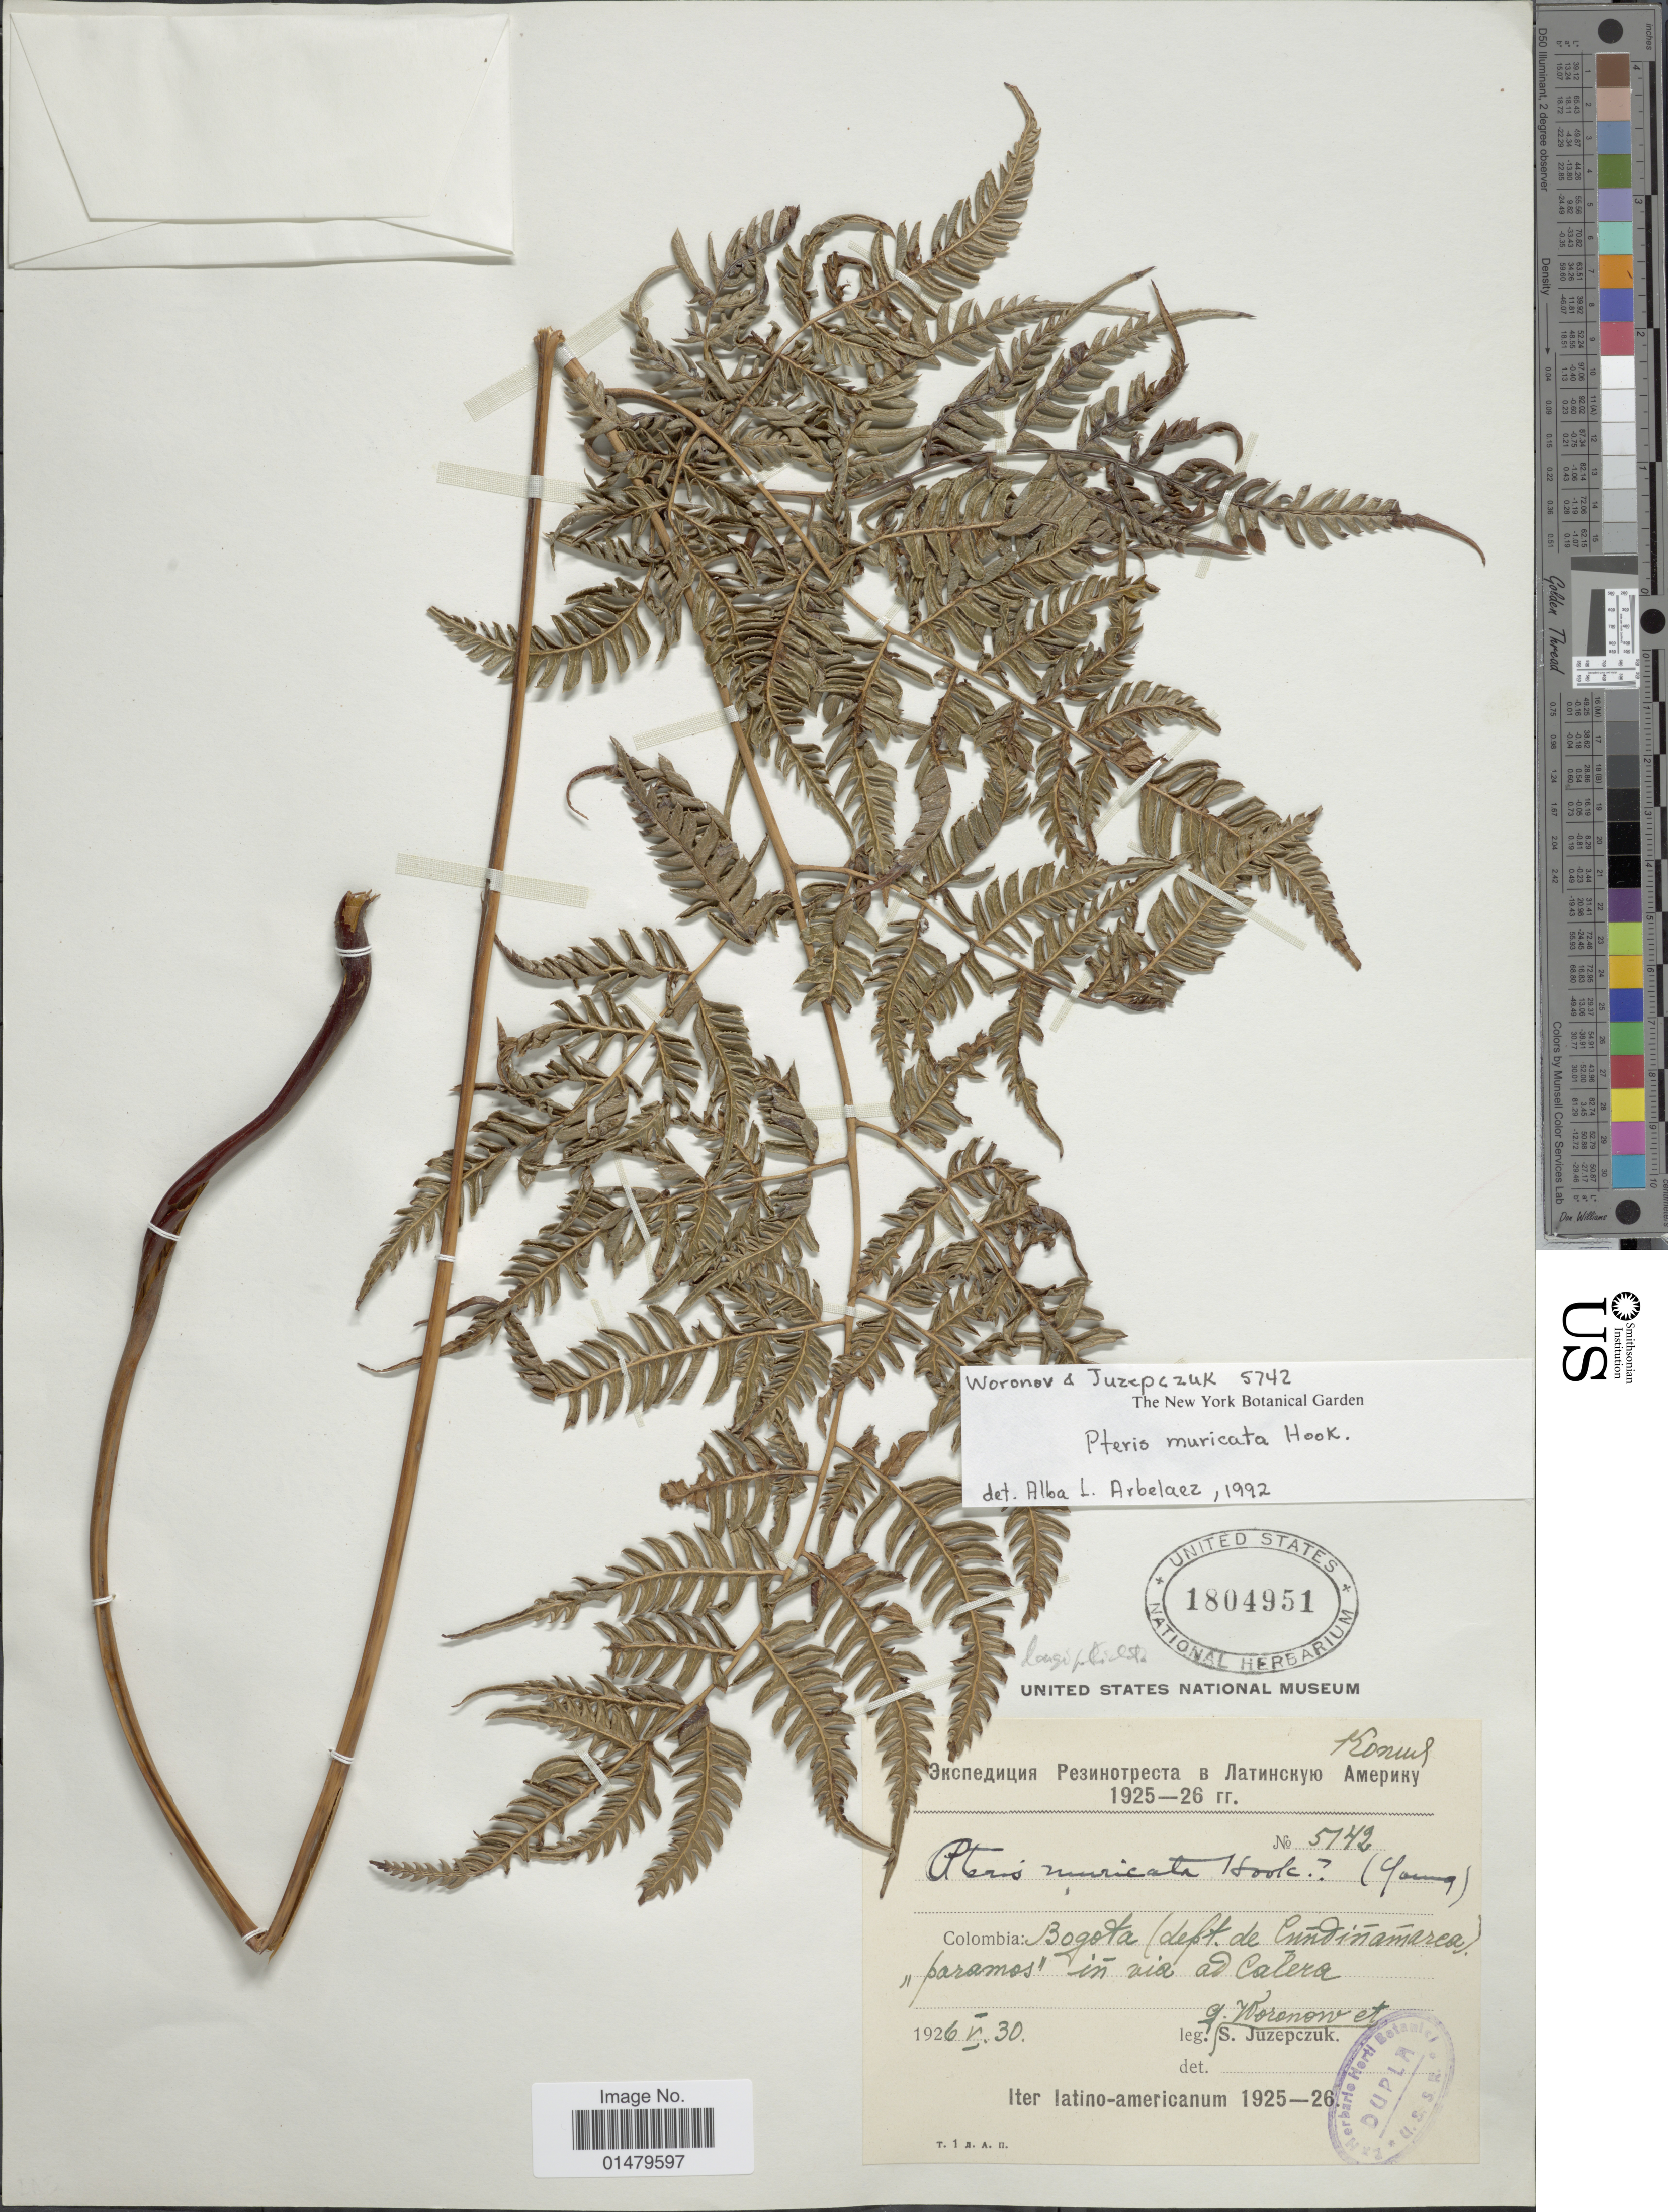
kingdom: Plantae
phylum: Tracheophyta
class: Polypodiopsida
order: Polypodiales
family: Pteridaceae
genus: Pteris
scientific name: Pteris muricata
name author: Rosenst.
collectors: G. Woronow & S. V. Juzepczuk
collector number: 5142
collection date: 1926-05-30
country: Colombia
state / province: Bogota D.C.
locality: Bogota (dept. de Cundinamarca). paramos in via ad Calera.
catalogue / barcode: US 1804951